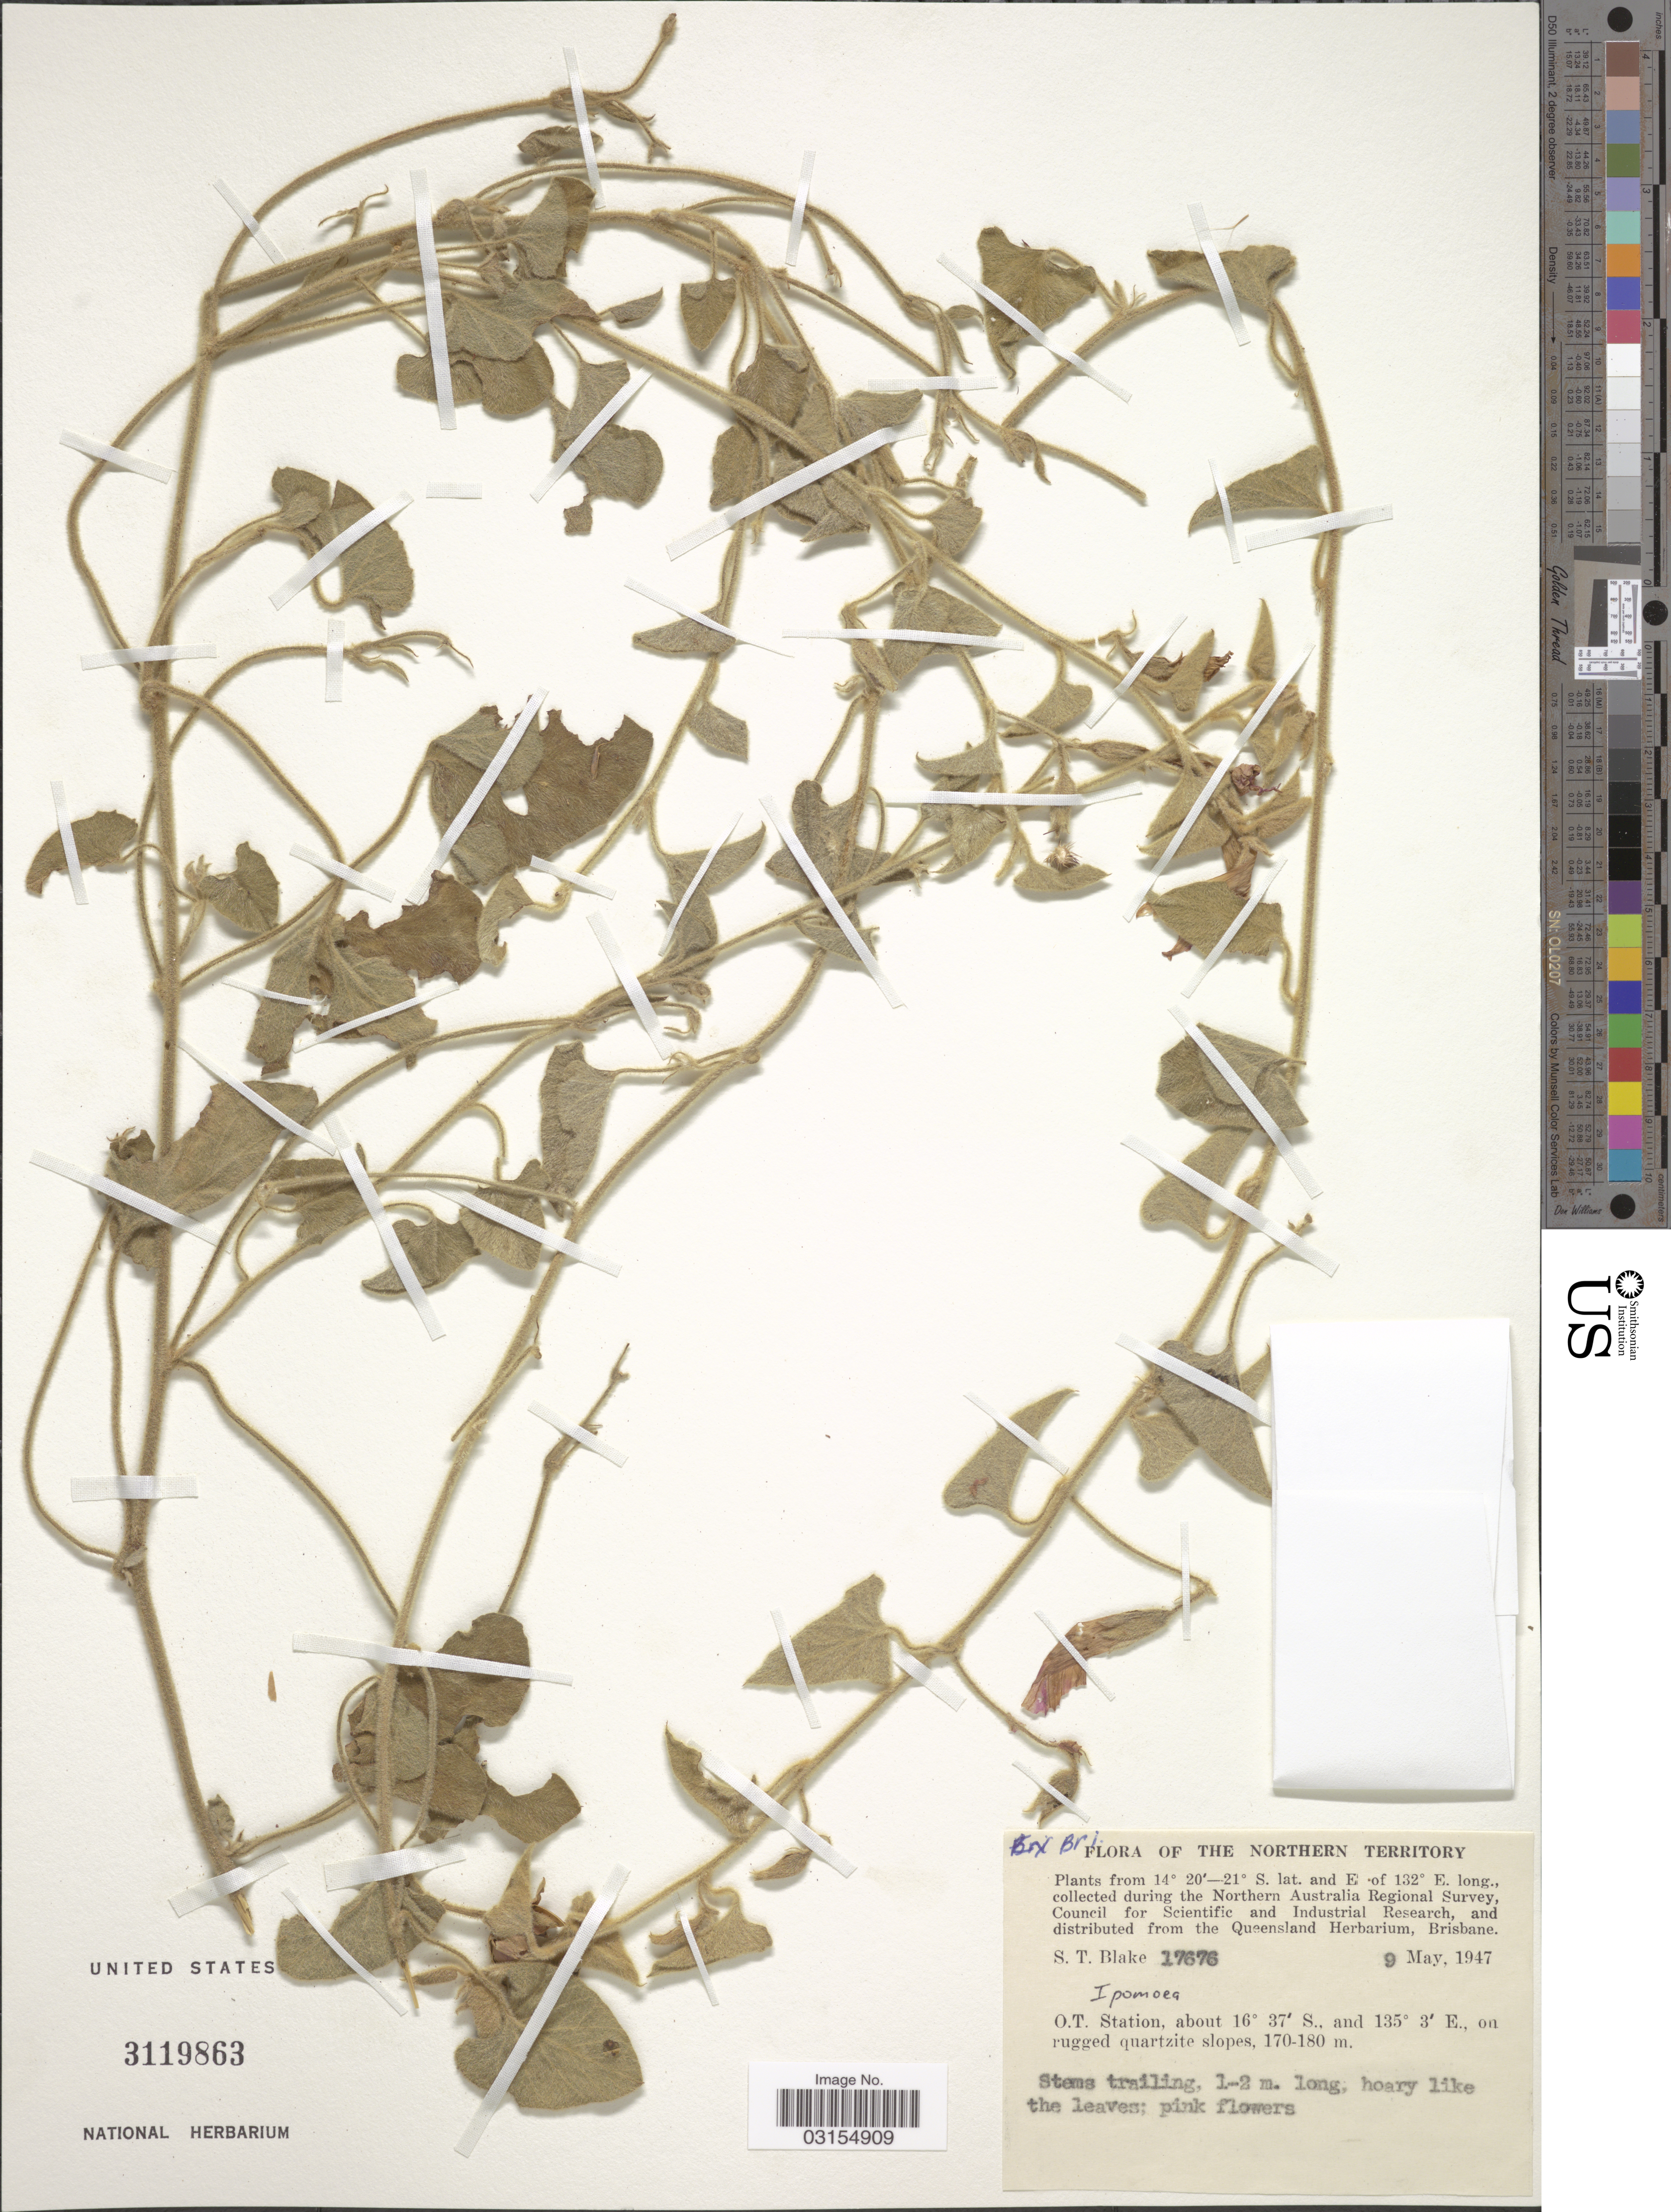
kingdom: Plantae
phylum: Tracheophyta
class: Magnoliopsida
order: Solanales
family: Convolvulaceae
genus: Ipomoea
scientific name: Ipomoea sp.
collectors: S. T. Blake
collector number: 17676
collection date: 1947-05-09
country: Australia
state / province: Northern Territory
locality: O.T. Station, on rugged quartzite slopes.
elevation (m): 170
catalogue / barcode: US 3119863